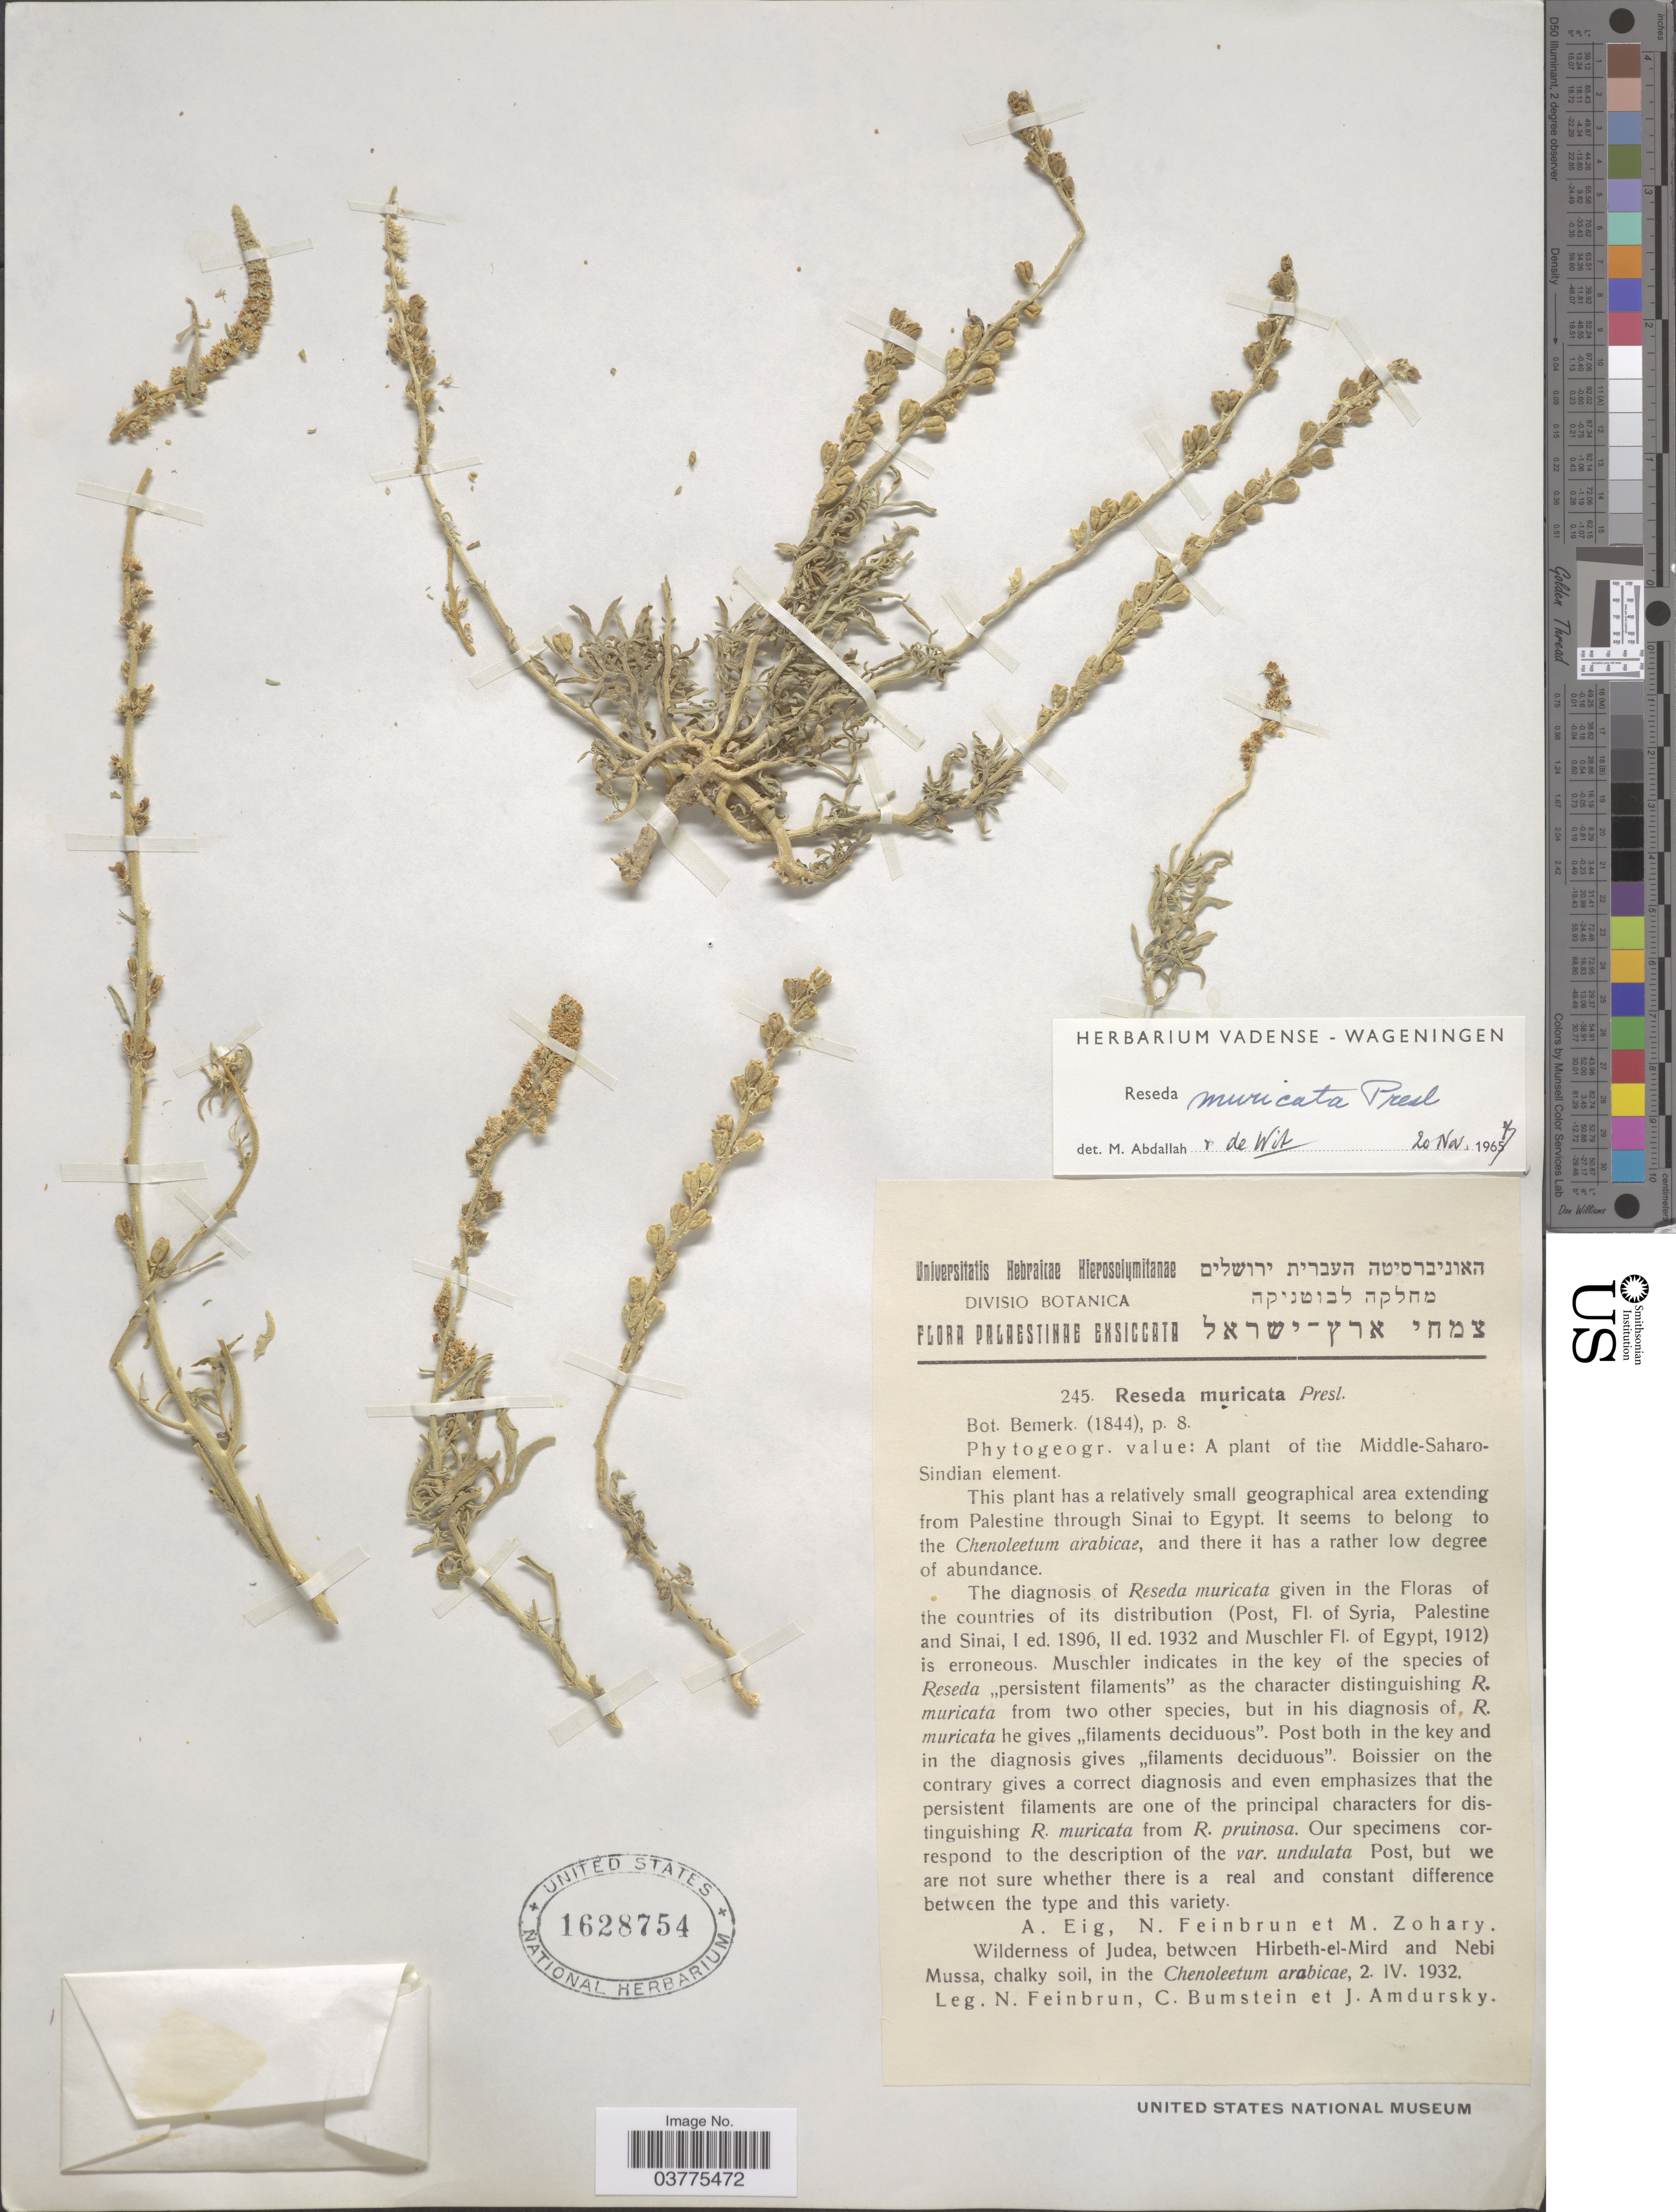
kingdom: Plantae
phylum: Tracheophyta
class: Magnoliopsida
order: Brassicales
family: Resedaceae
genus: Reseda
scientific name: Reseda muricata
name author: C. Presl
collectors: N. Feinbrun, Bumstein, C. & I. Amdursky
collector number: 245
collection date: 1932-04-02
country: Israel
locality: Palestinae. Wilderness of Judea, between Hirbeth-el-Mird and Nebi Musea.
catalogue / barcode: US 1628754